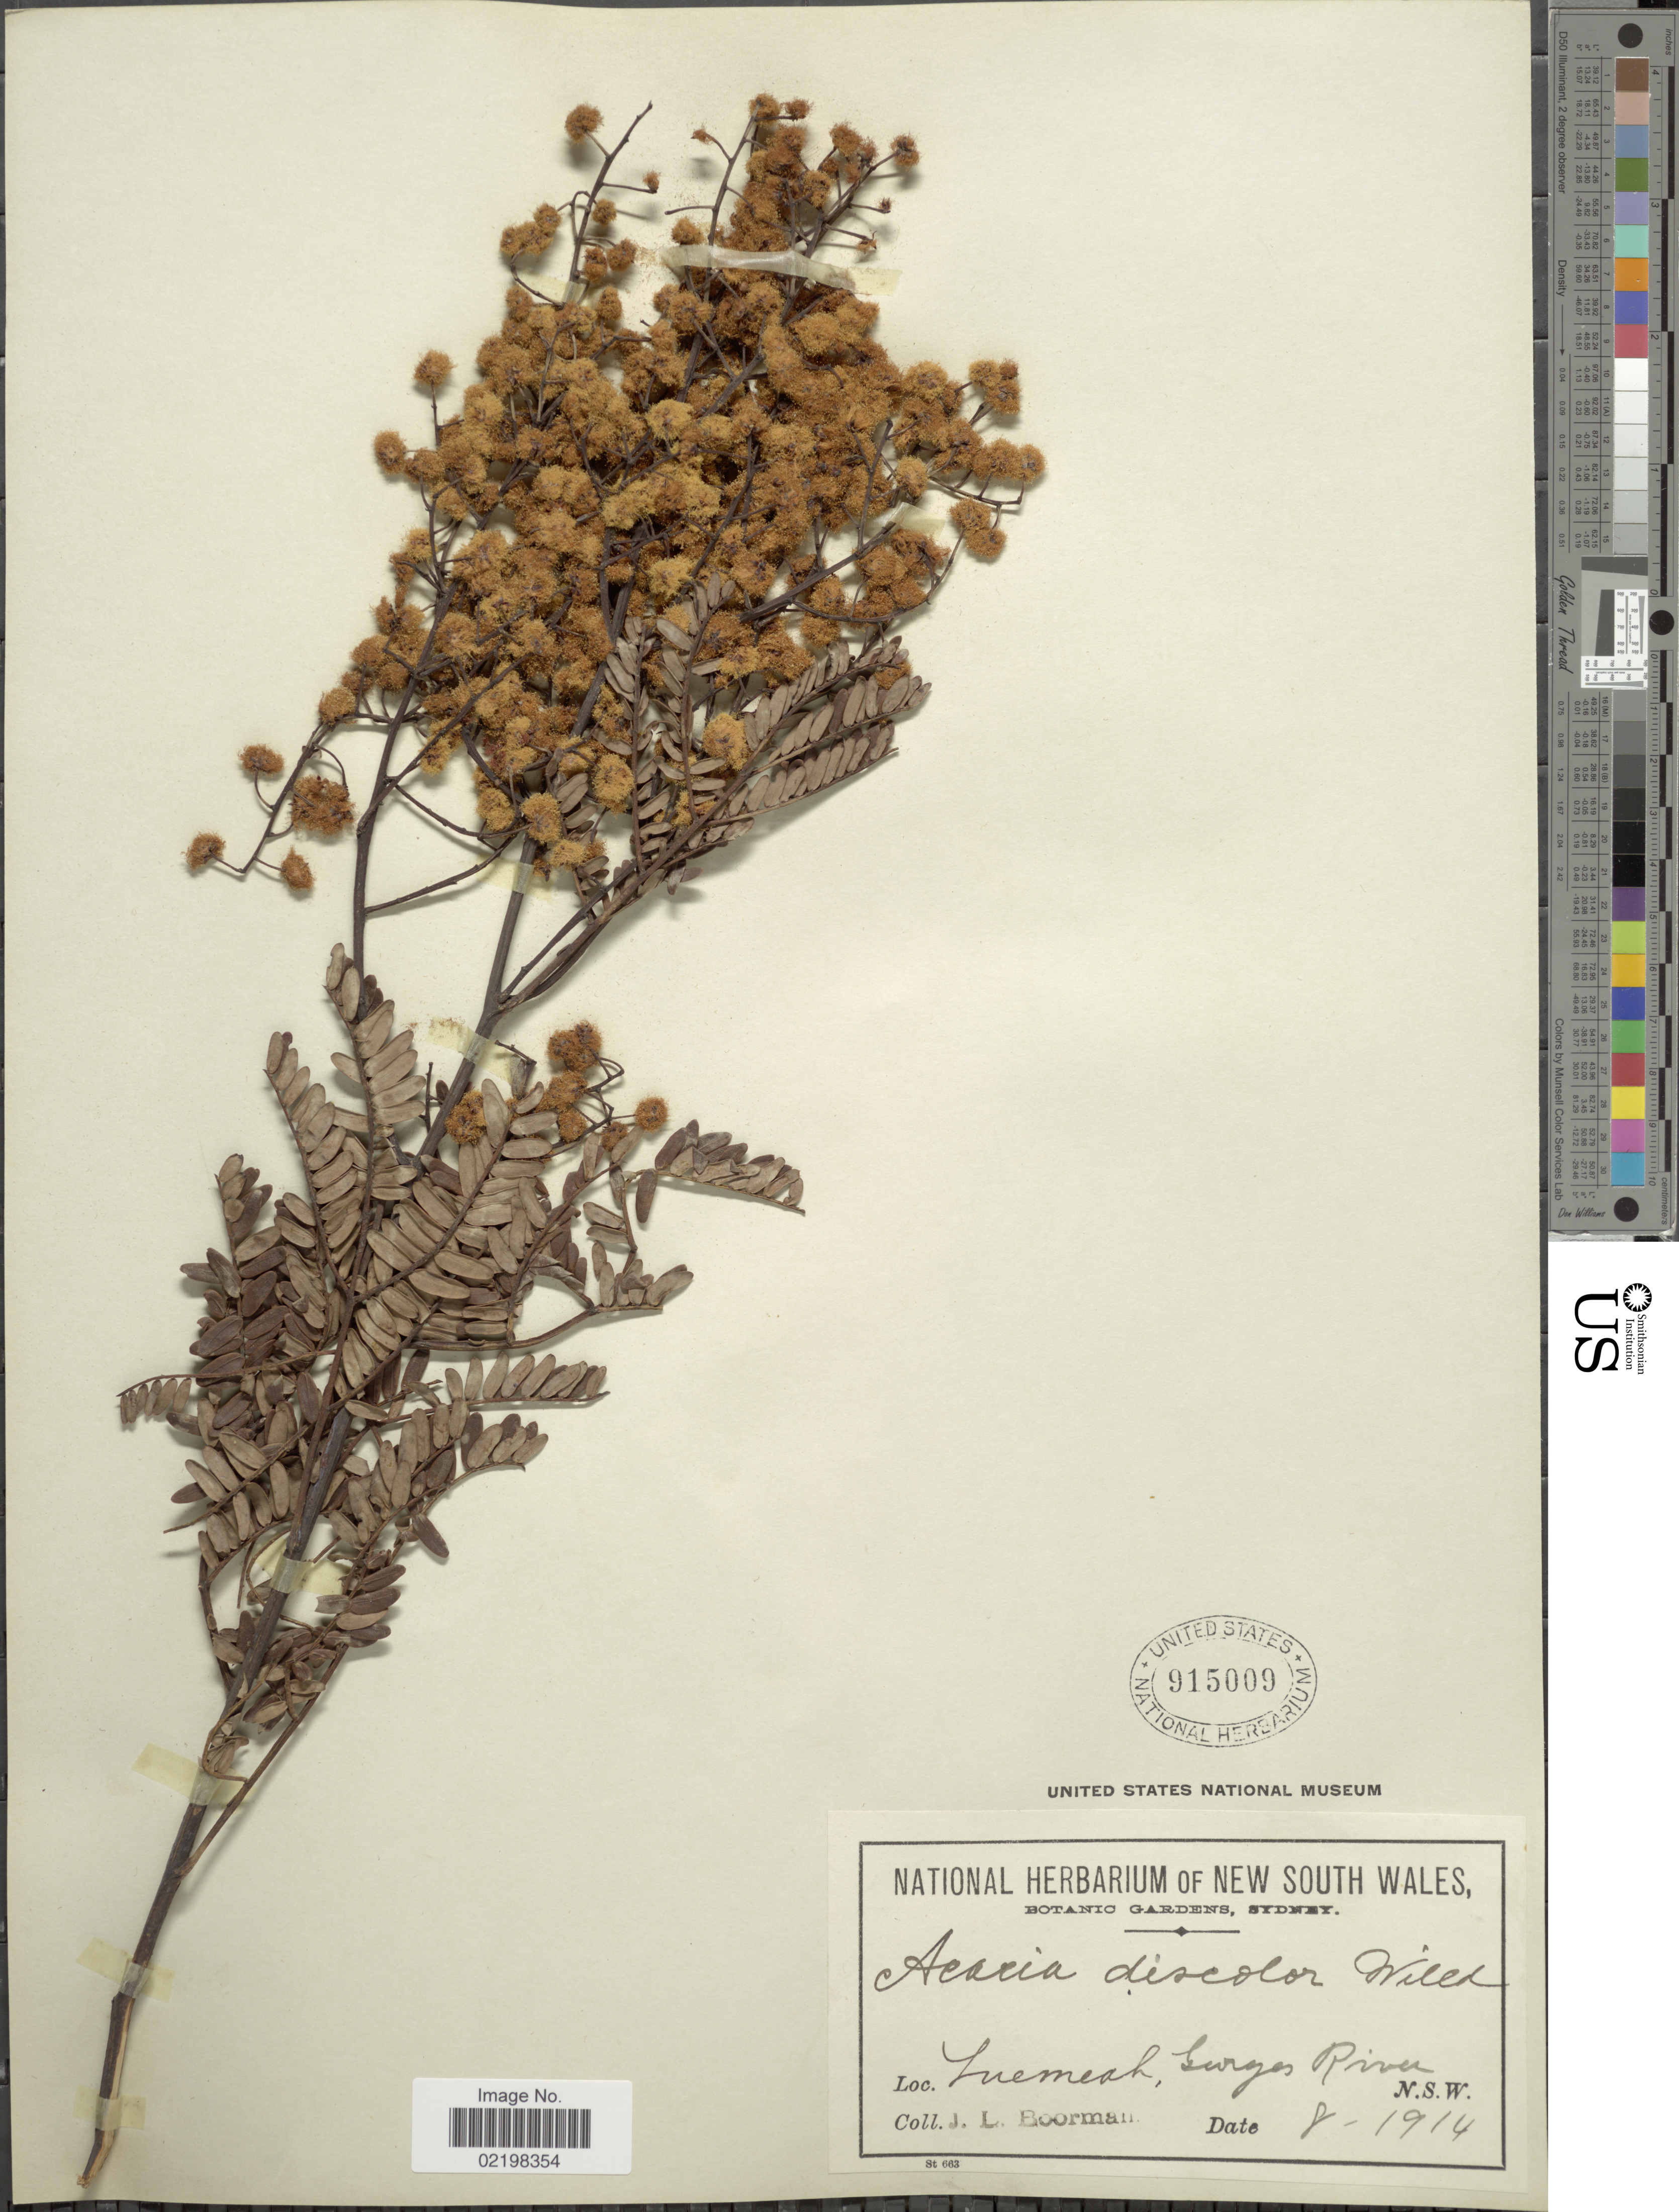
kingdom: Plantae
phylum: Tracheophyta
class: Magnoliopsida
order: Fabales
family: Fabaceae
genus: Acacia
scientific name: Acacia discolor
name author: Willd.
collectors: J. Boorman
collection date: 1914-08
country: Australia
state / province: New South Wales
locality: Leumeah, Georges River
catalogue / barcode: US 915009